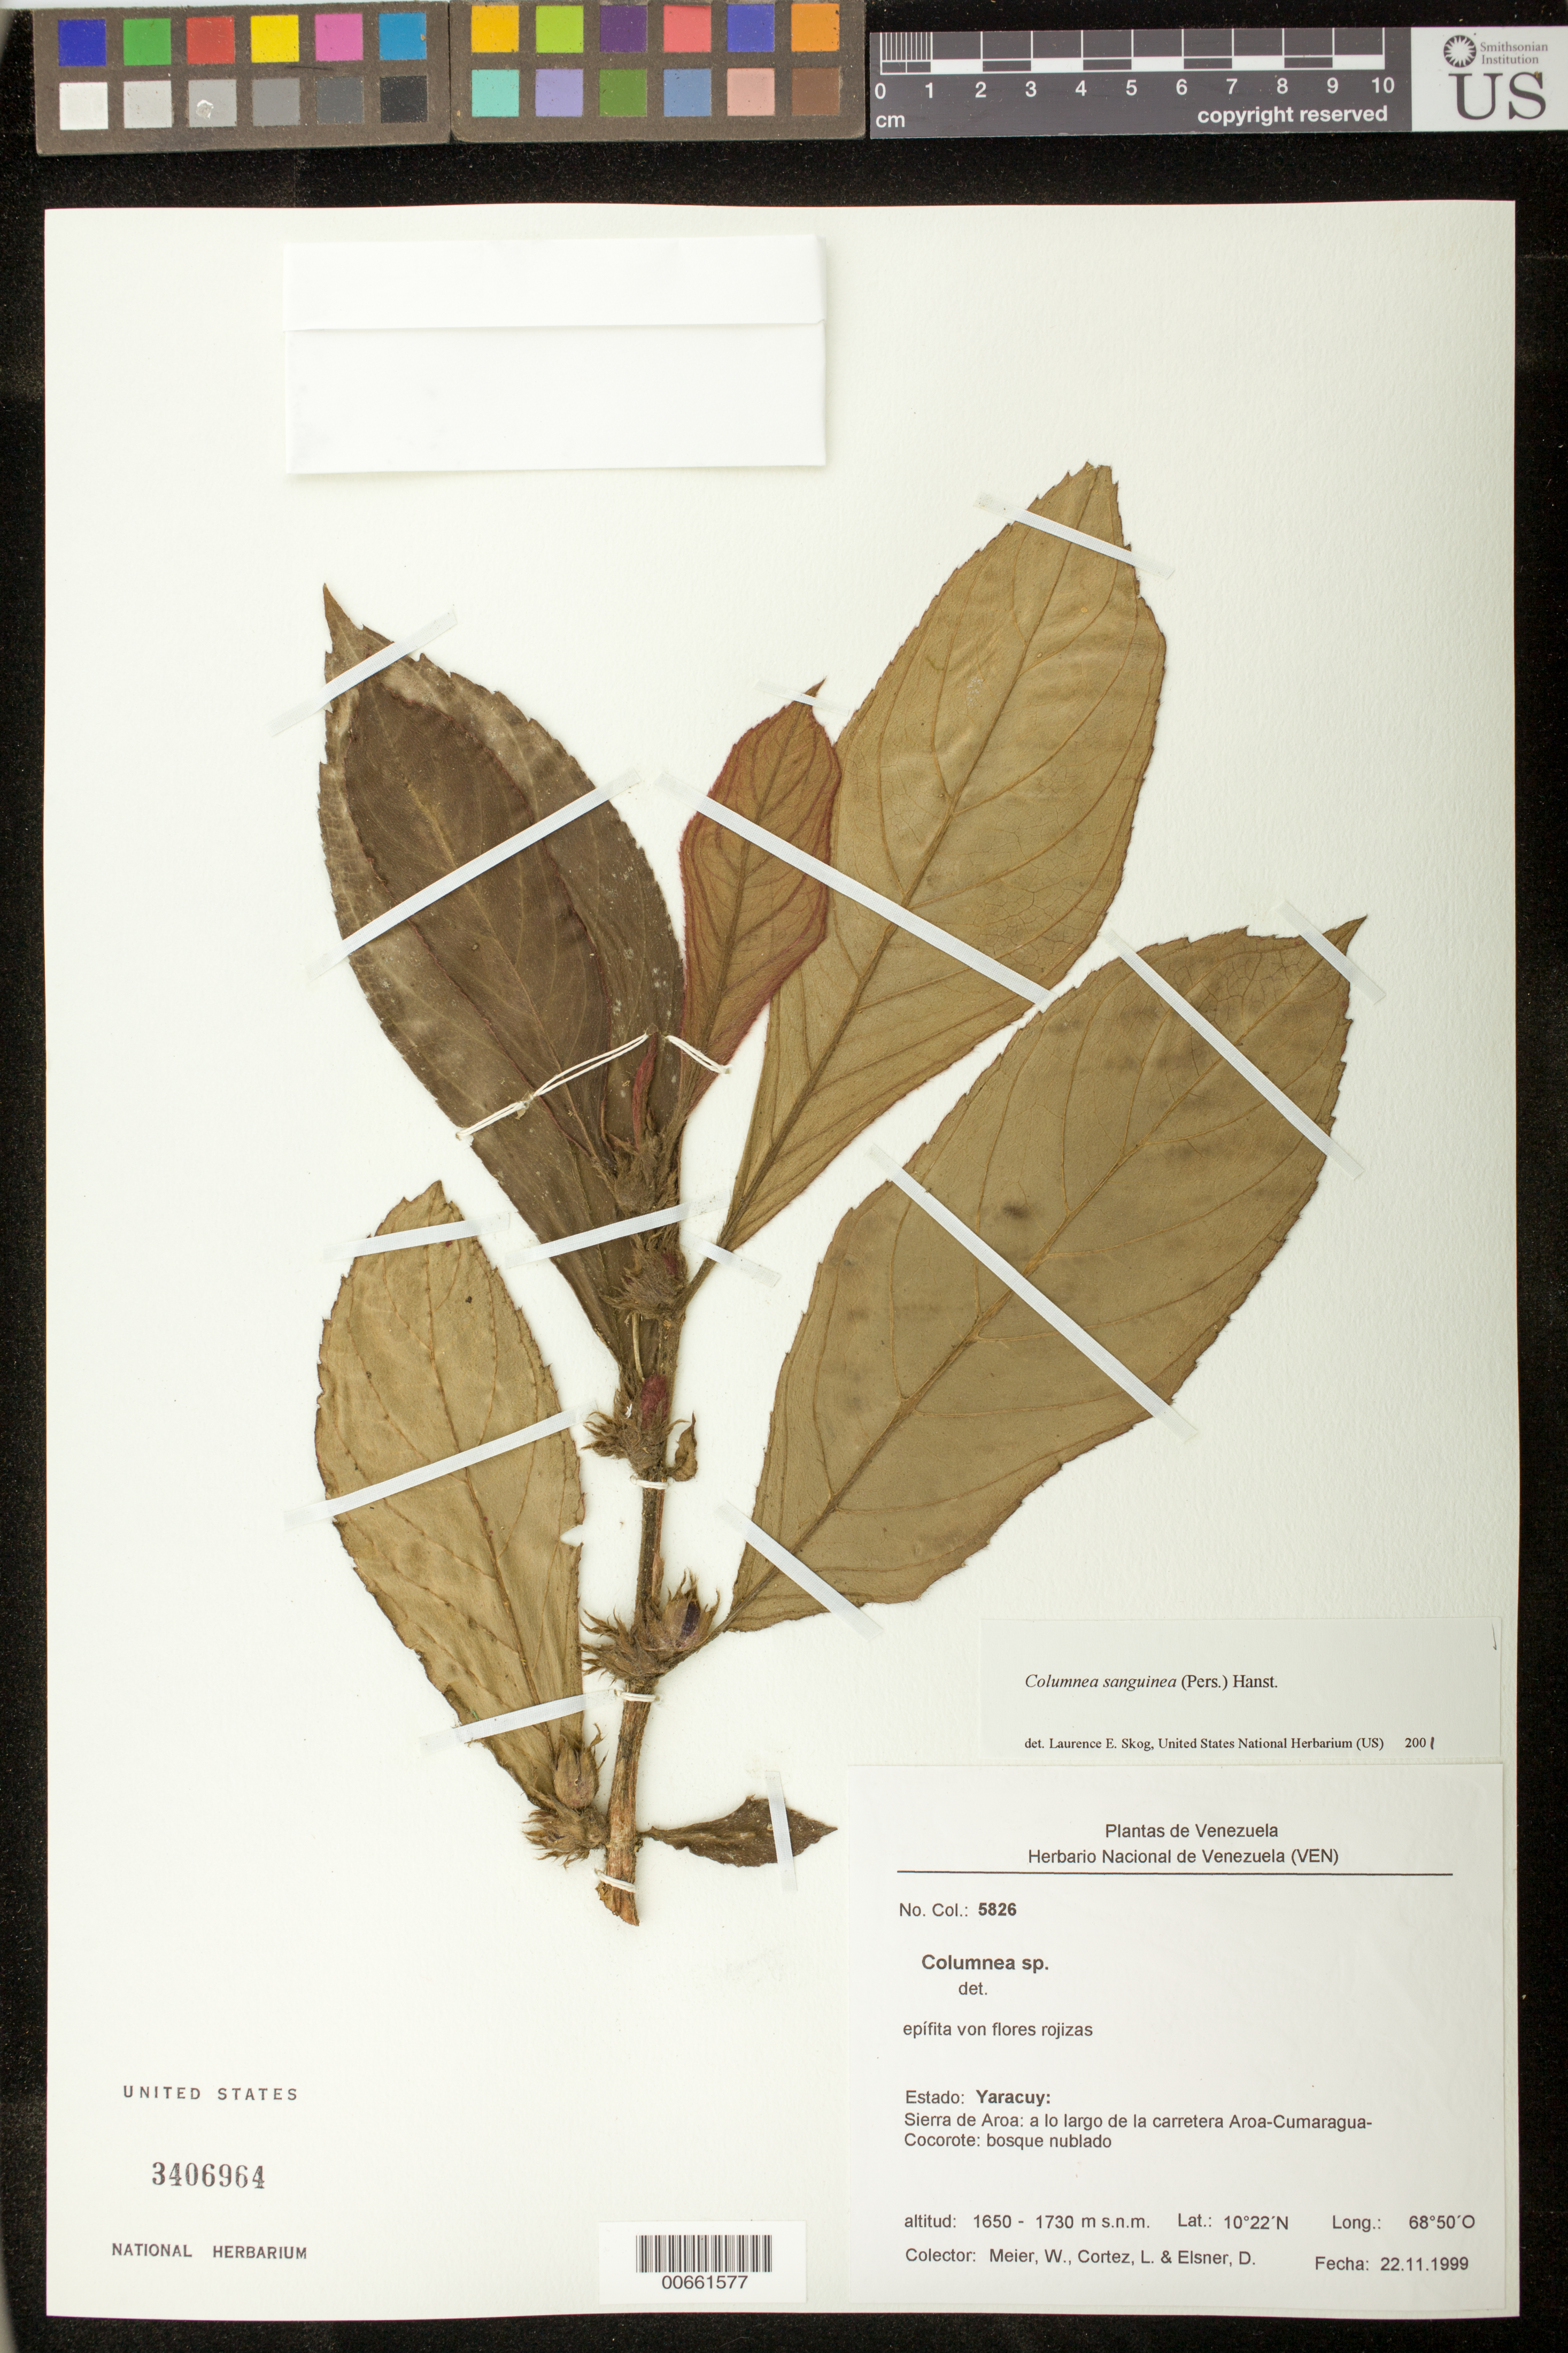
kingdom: Plantae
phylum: Tracheophyta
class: Magnoliopsida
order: Lamiales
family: Gesneriaceae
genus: Columnea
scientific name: Columnea sanguinea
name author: (Pers.) Hanst.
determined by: Skog, Laurence E.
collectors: W. Meier, L. Cortéz & D. Elsner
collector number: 5826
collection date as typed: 22 Nov 1999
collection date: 1999-11-22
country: Venezuela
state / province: Yaracuy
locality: Sierra de Aroa: a lo largo de la carretera Aroa-Cumaragua-Cocorote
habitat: Bosque nublado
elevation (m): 1650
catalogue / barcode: US 3406964